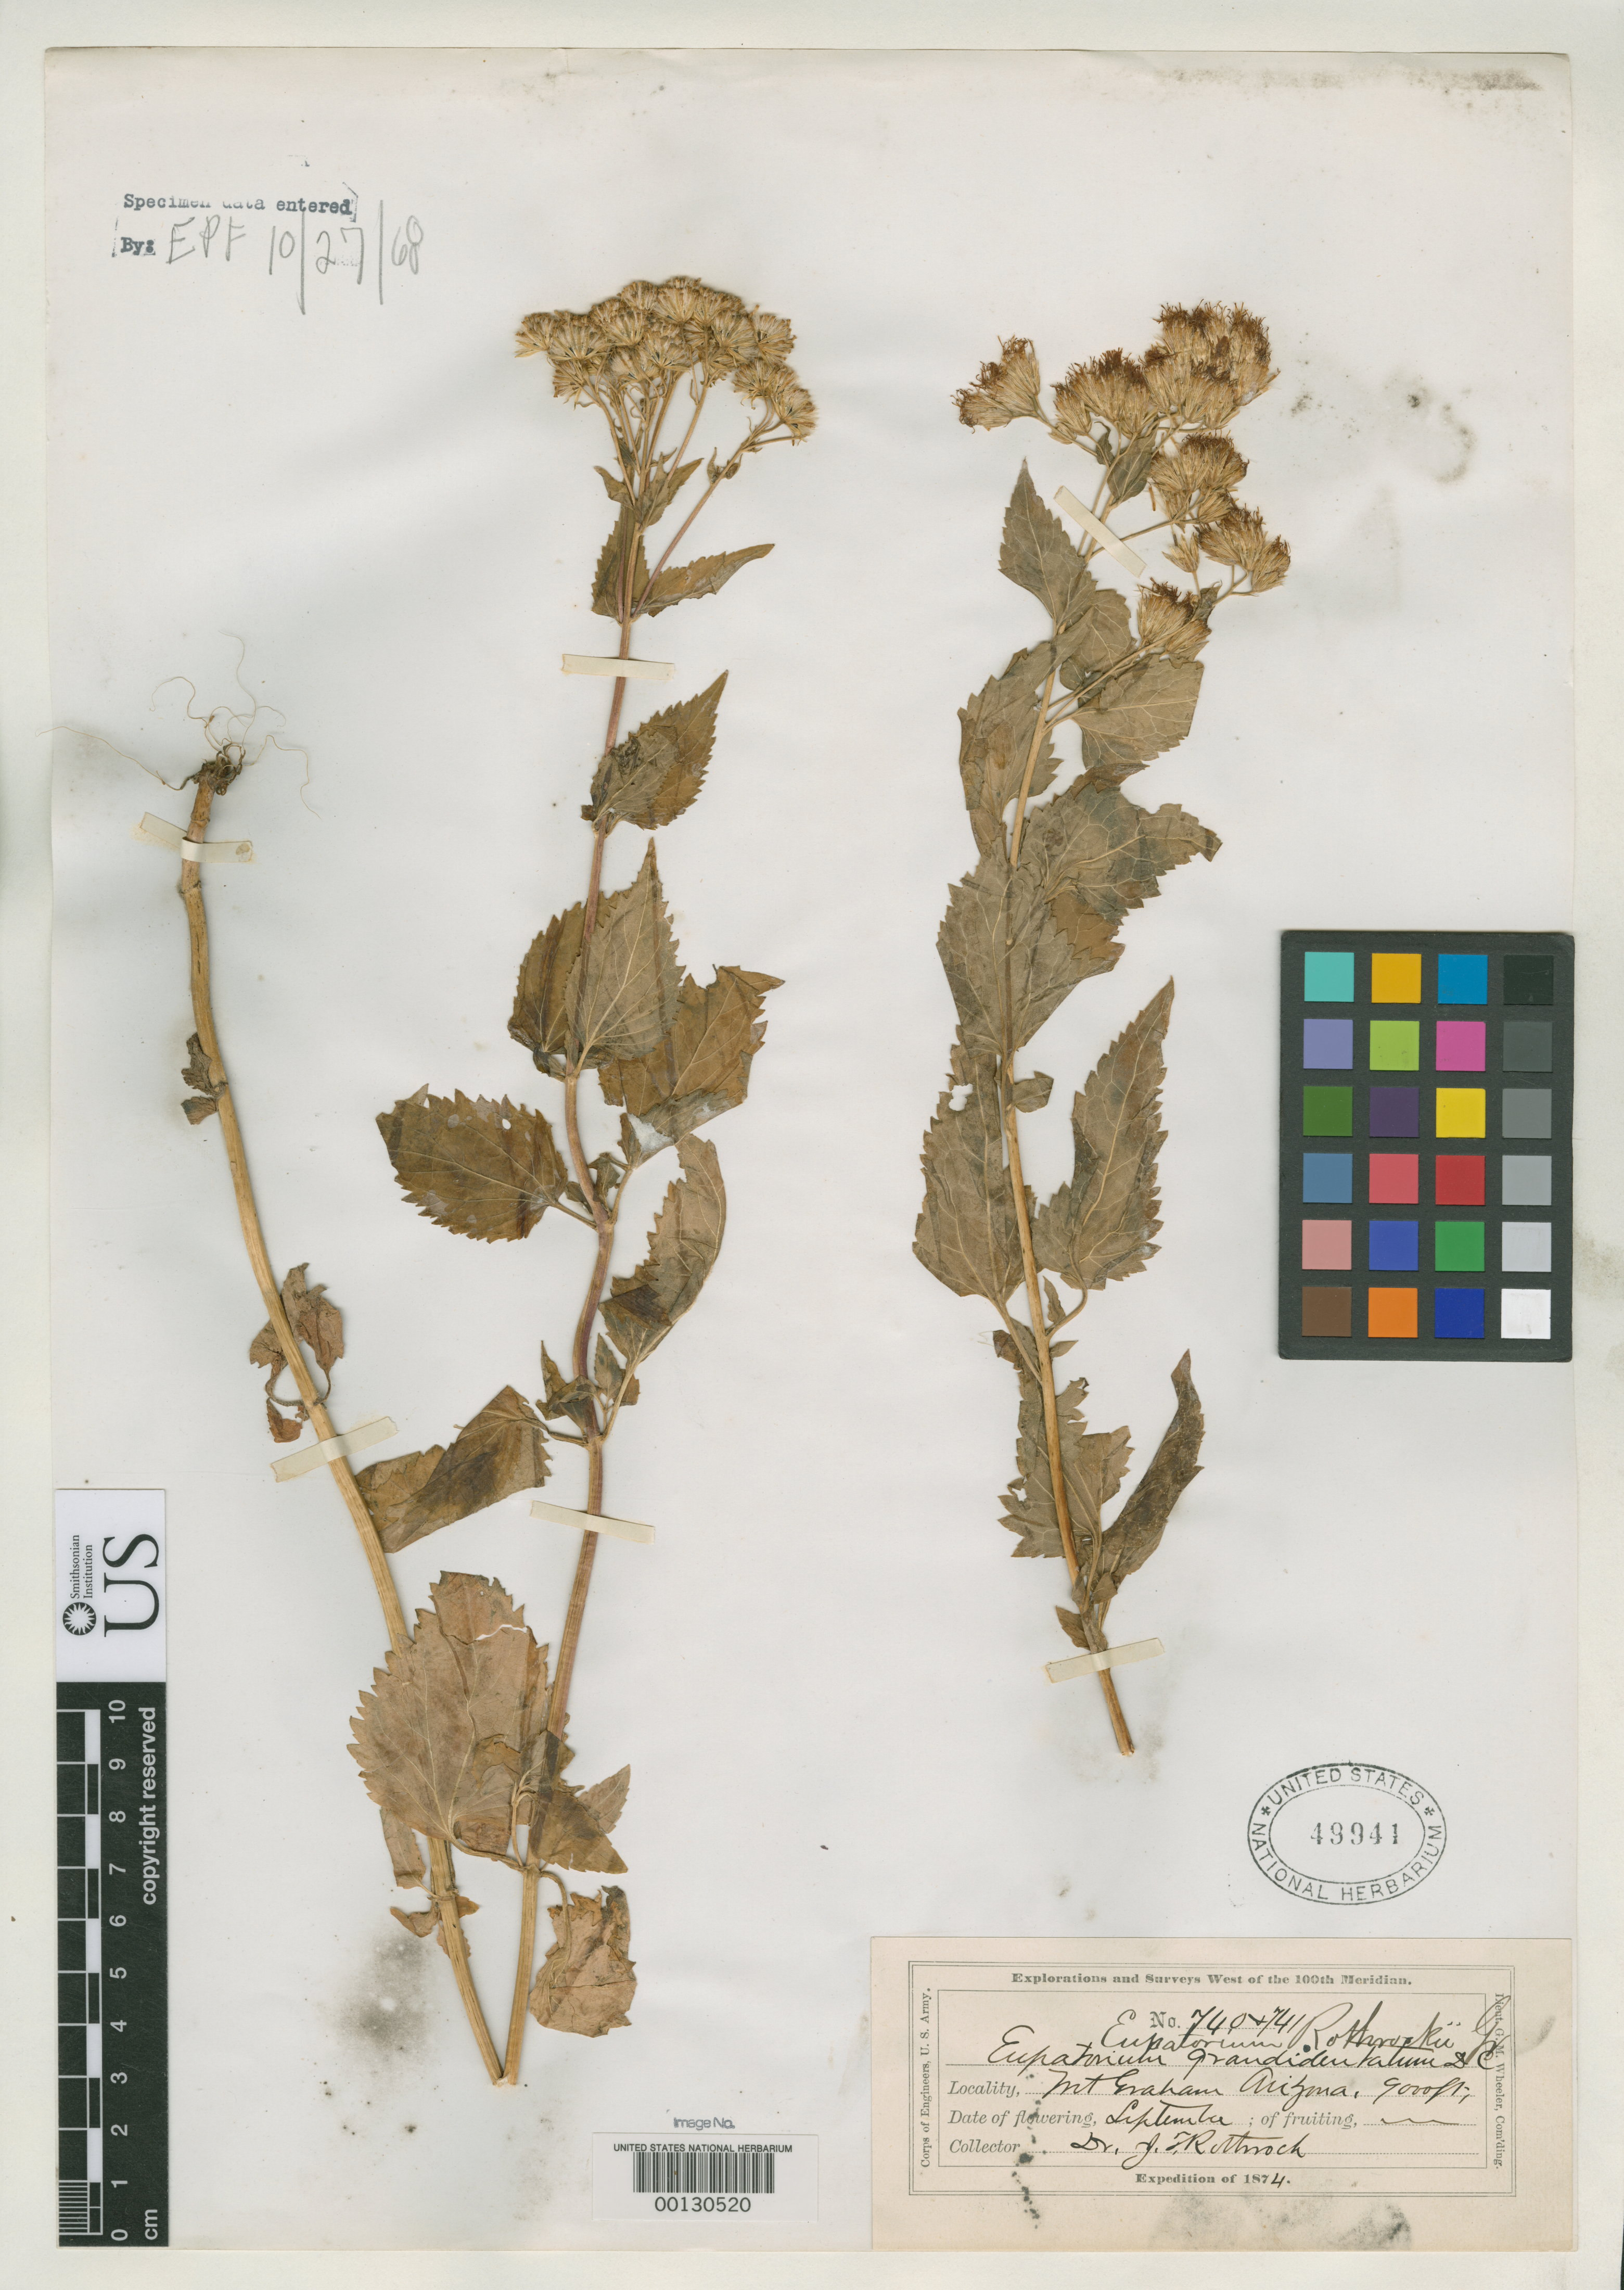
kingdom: Plantae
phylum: Tracheophyta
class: Magnoliopsida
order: Asterales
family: Asteraceae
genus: Eupatorium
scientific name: Eupatorium rothrockii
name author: A. Gray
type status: Type Material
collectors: J. T. Rothrock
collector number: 740 and 741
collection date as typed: Sep 1874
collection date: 1874-09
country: United States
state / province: Arizona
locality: Alt. 9000 ft.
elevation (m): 2743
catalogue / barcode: US 49941